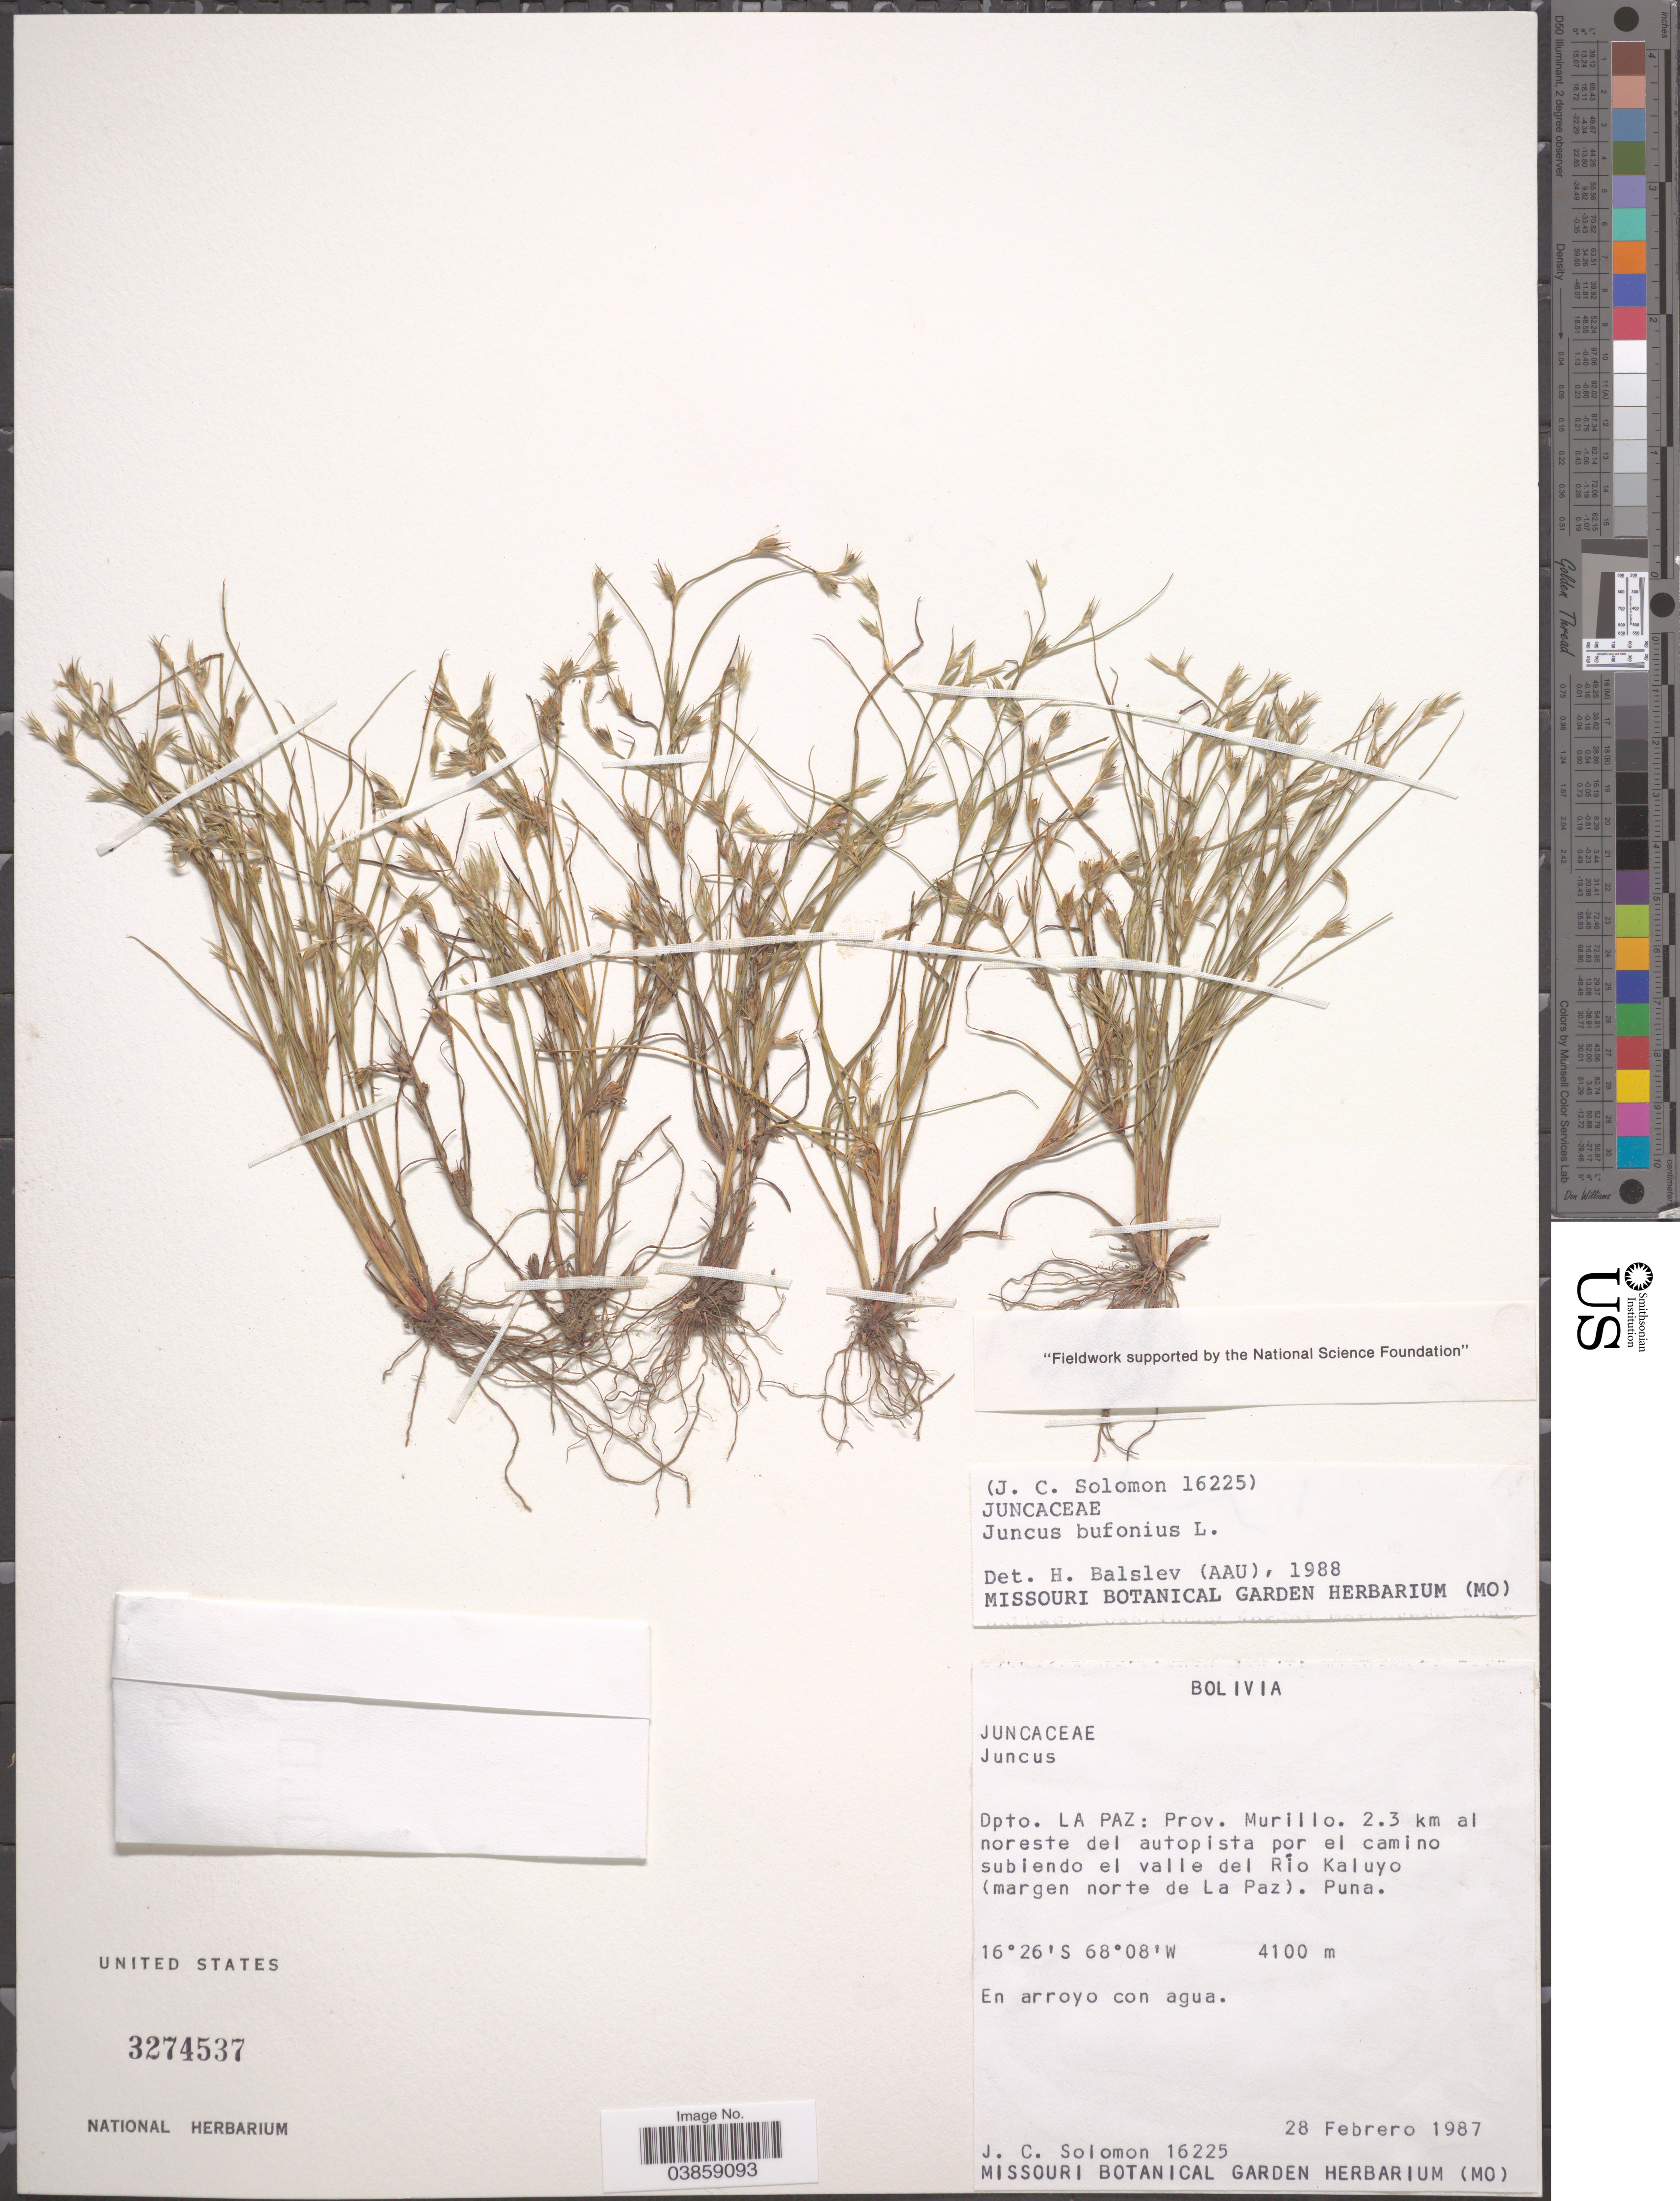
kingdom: Plantae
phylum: Tracheophyta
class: Liliopsida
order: Poales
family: Juncaceae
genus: Juncus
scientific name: Juncus bufonius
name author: L.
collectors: J. C. Solomon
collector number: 16225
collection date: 1987-02-28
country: Bolivia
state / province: La Paz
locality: Dpto. La Paz: Prov. Murillo. 2.3 km al noreste del autopista por el camino subiendo el valle del Río Kaluyo (margen norte de La Paz).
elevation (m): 4100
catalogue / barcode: US 3274537